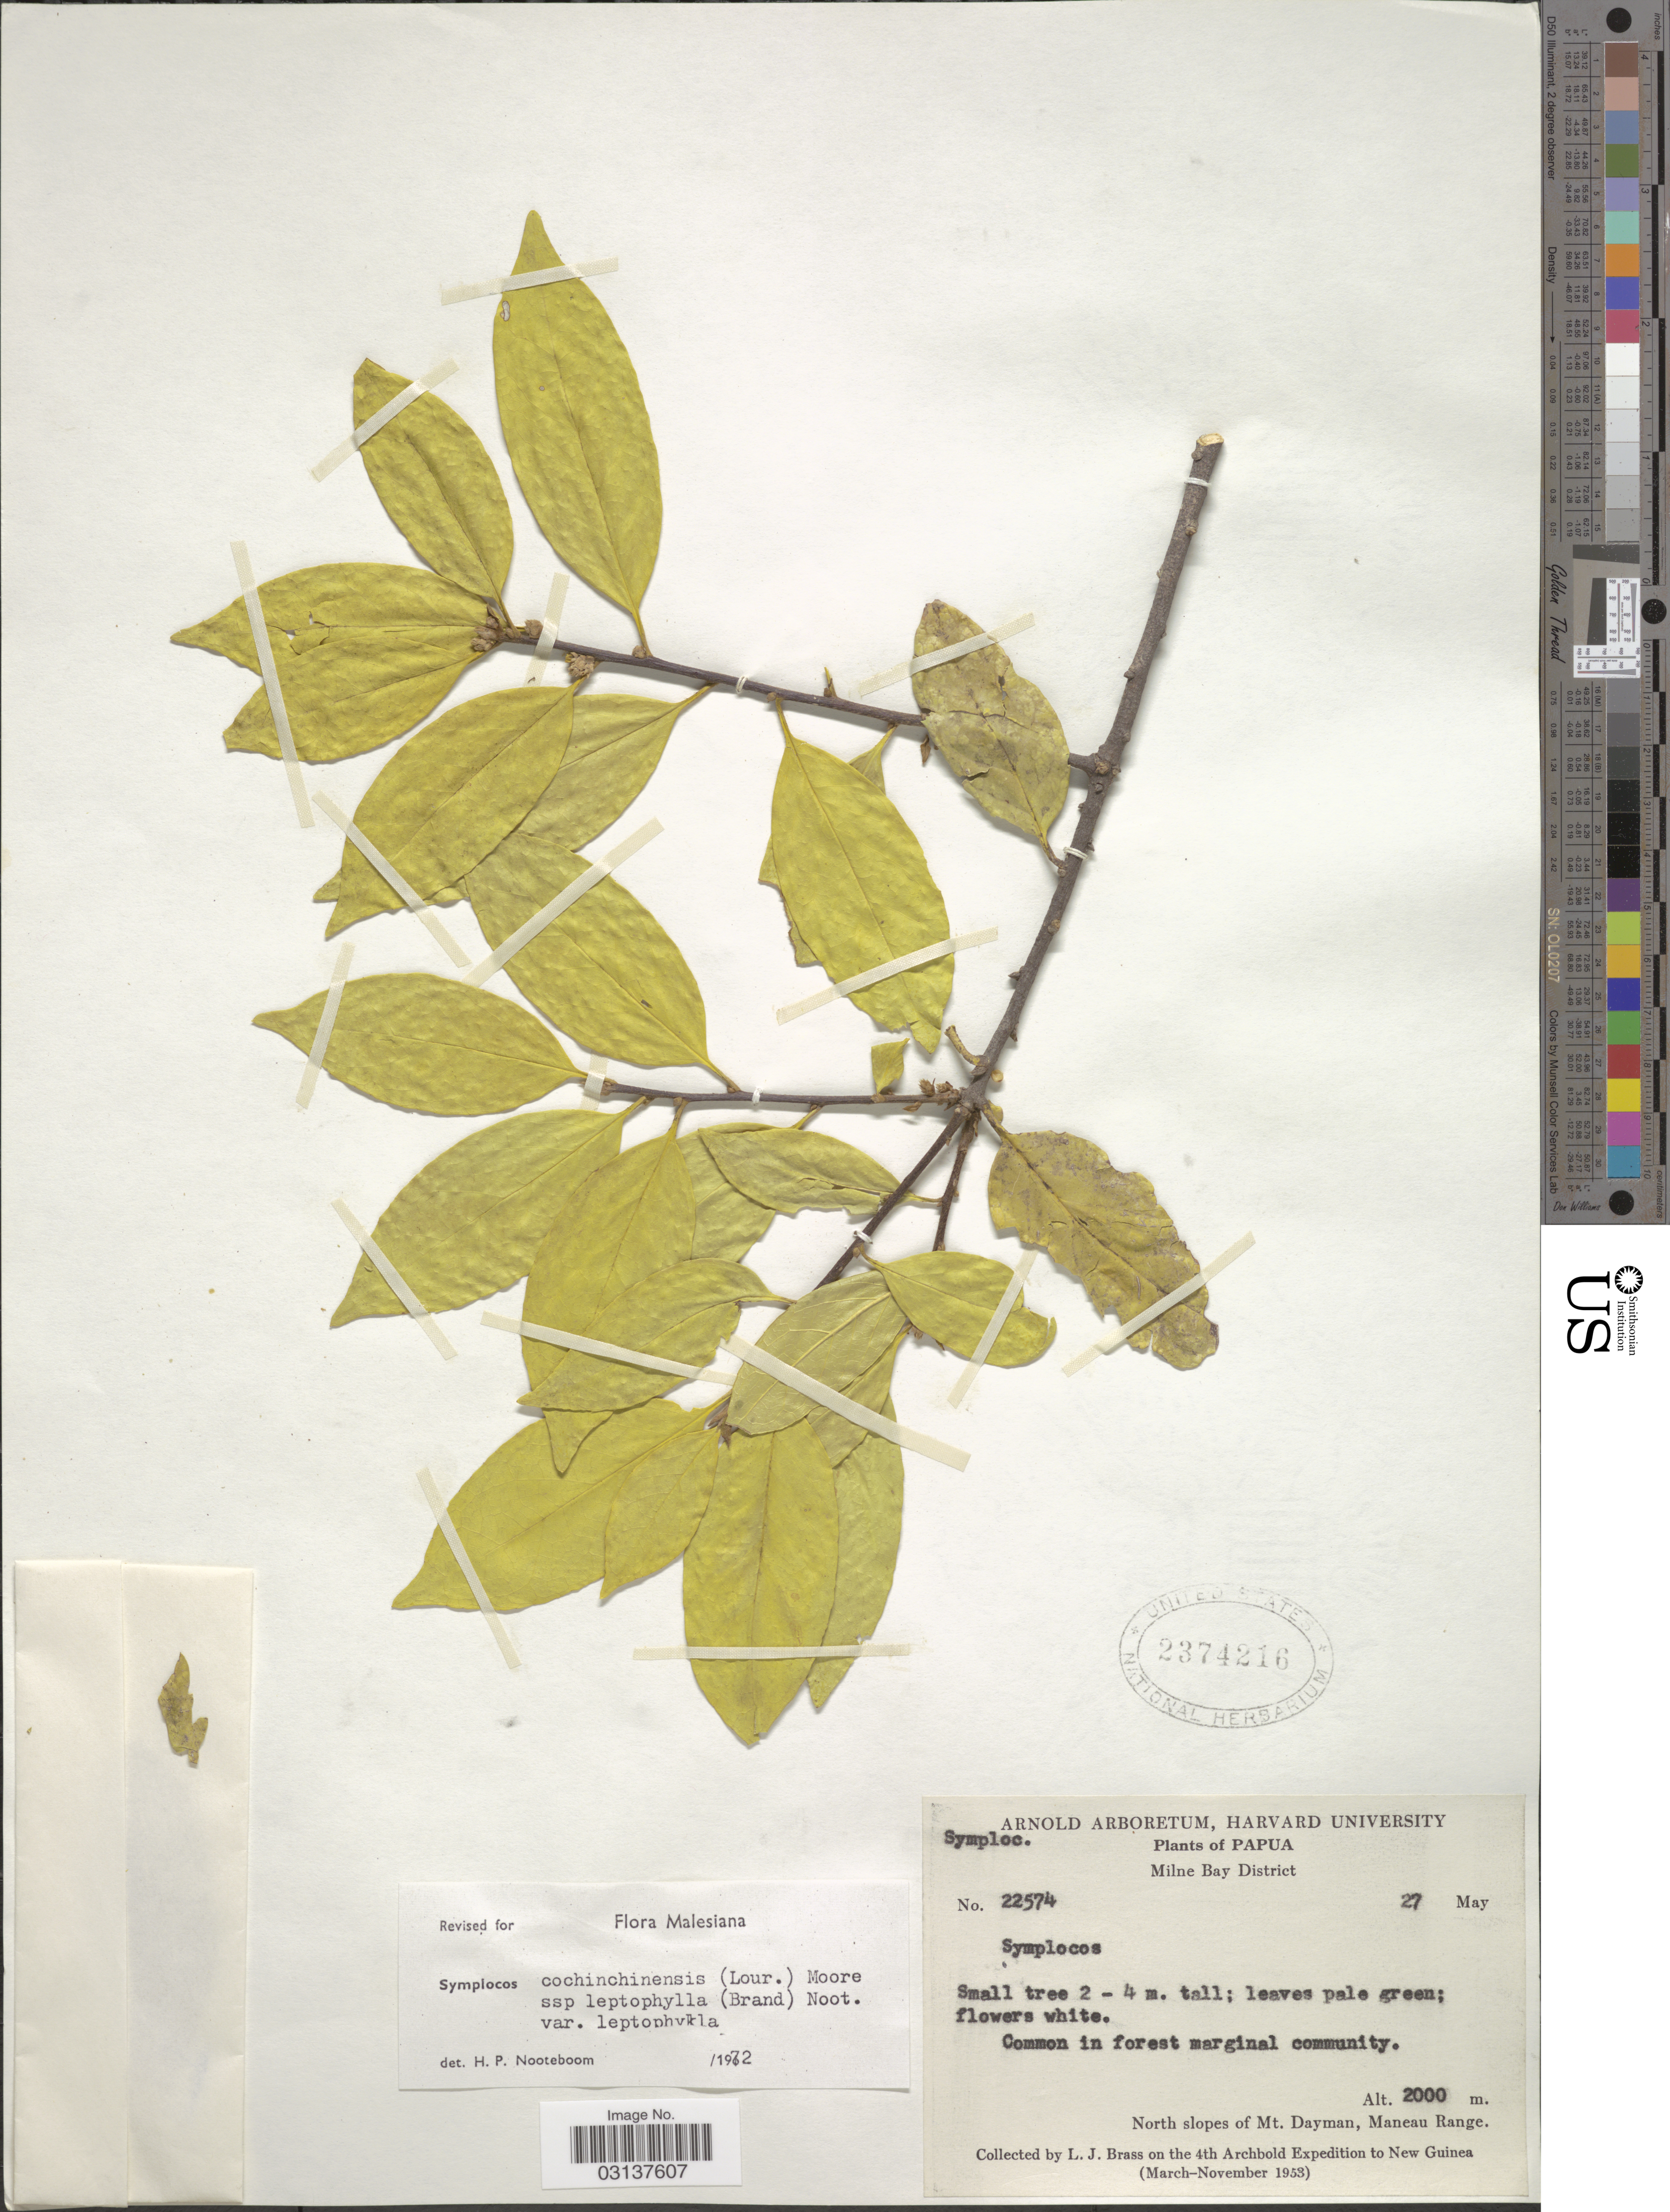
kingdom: Plantae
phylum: Tracheophyta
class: Magnoliopsida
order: Ericales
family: Symplocaceae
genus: Symplocos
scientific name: Symplocos cochinchinensis var. leptophylla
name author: (Brand) Noot.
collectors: L. J. Brass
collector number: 22574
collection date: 1953-05-27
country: Papua New Guinea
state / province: Milne Bay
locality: Papua, Milne Bay District, North slopes of Mt. Dayman, Maneau Range.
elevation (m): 2000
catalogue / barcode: US 2374216